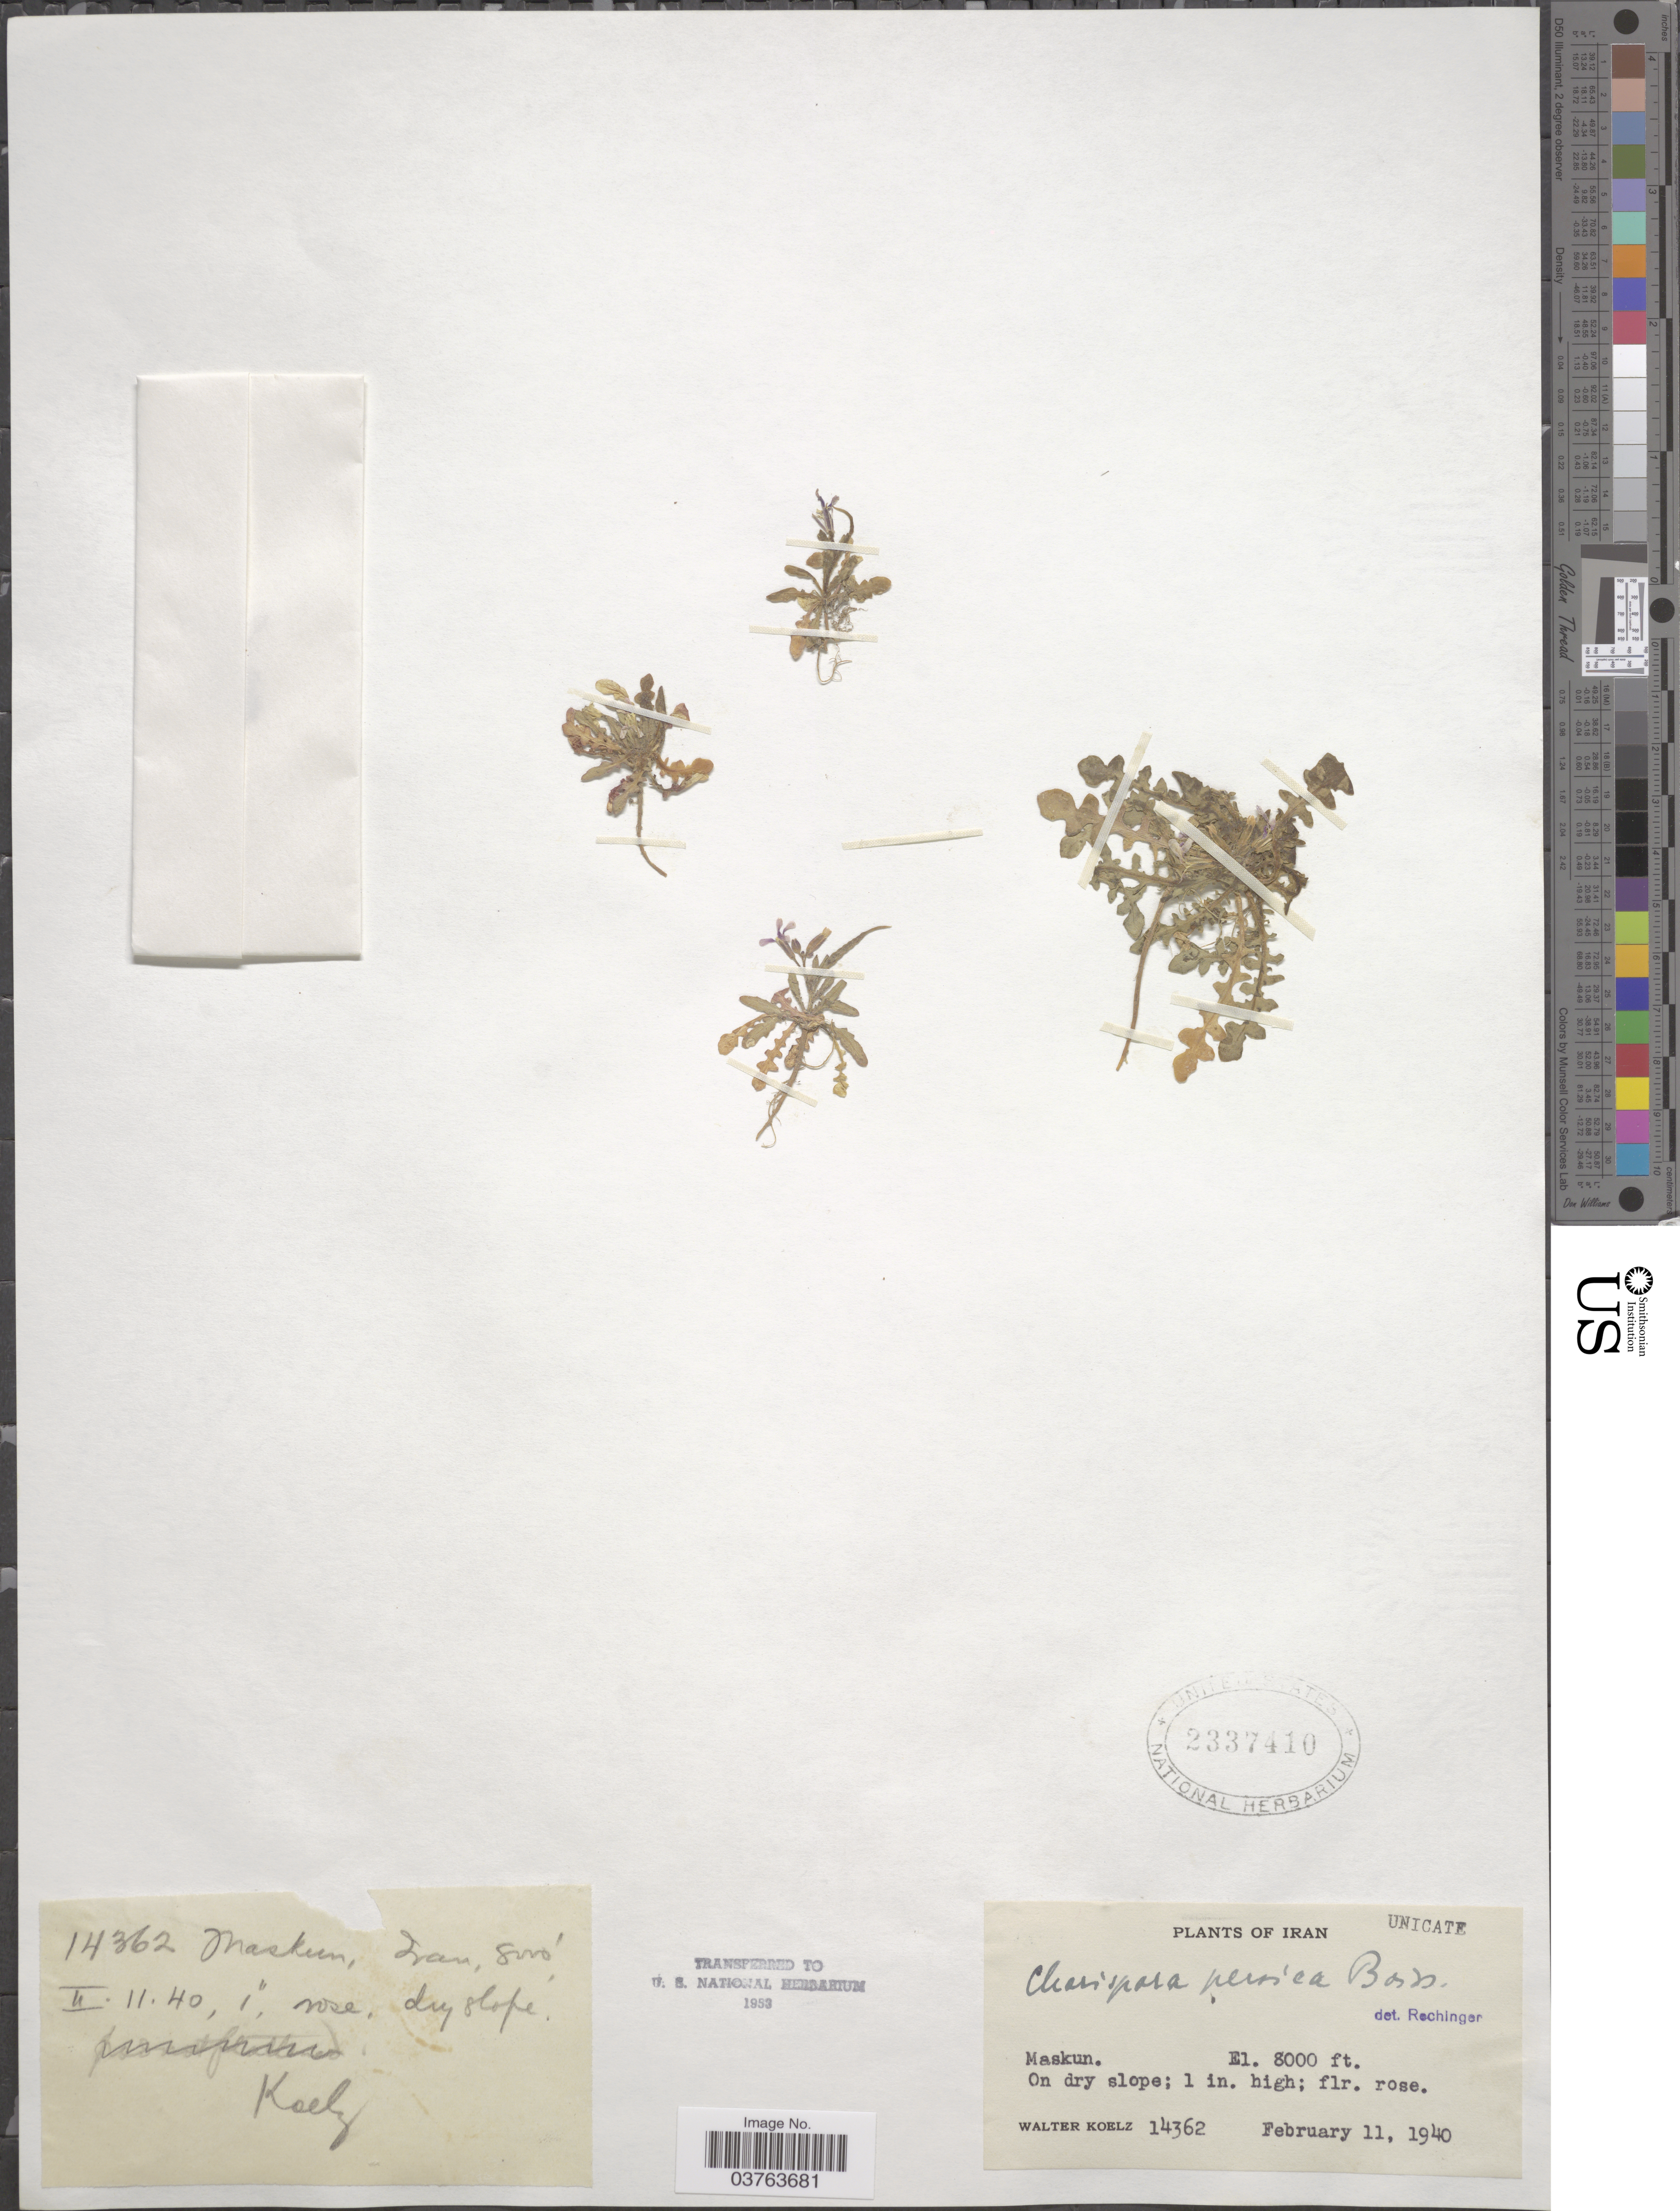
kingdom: Plantae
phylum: Tracheophyta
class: Magnoliopsida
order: Brassicales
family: Brassicaceae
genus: Chorispora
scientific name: Chorispora persica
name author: Boiss.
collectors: W. N. Koelz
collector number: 14362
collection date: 1940-02-11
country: Iran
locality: Maskun.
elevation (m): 2438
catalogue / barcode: US 2337410